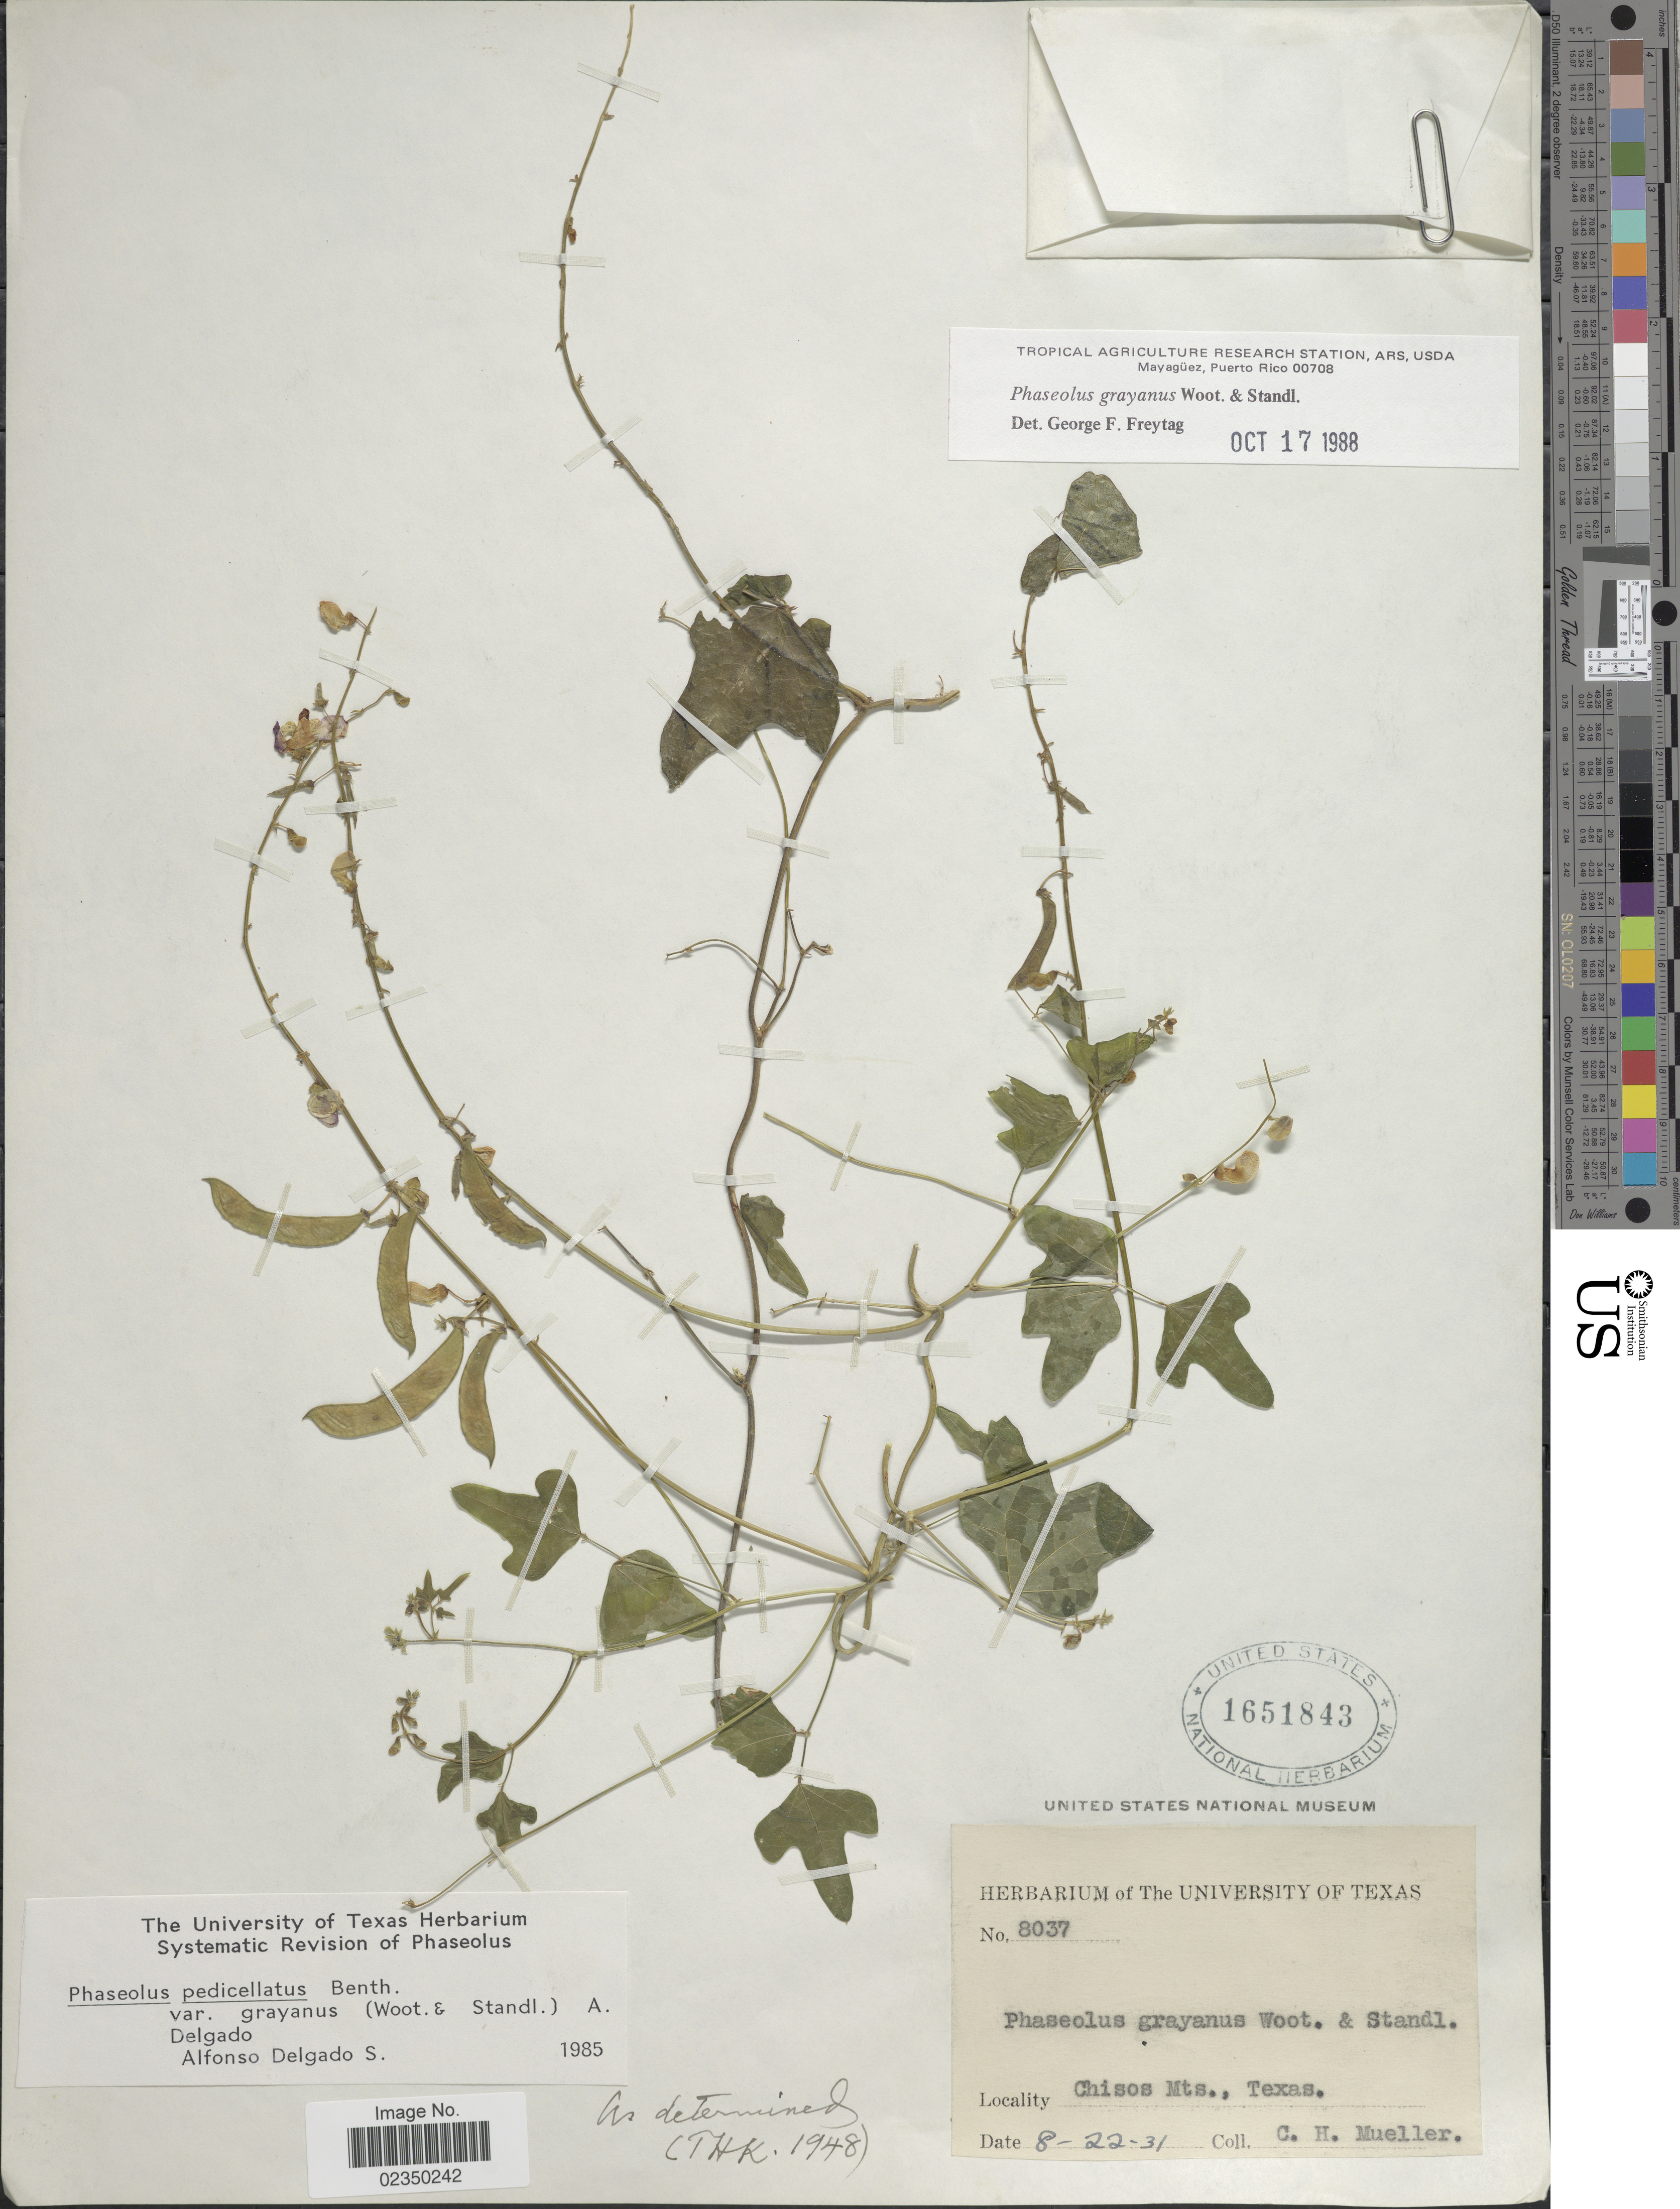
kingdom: Plantae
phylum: Tracheophyta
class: Magnoliopsida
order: Fabales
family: Fabaceae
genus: Phaseolus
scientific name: Phaseolus grayanus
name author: Wooton & Standl.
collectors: C. H. Mueller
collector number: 8037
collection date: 1931-08-22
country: United States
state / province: Texas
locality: Chisos Mts.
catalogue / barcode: US 1651843